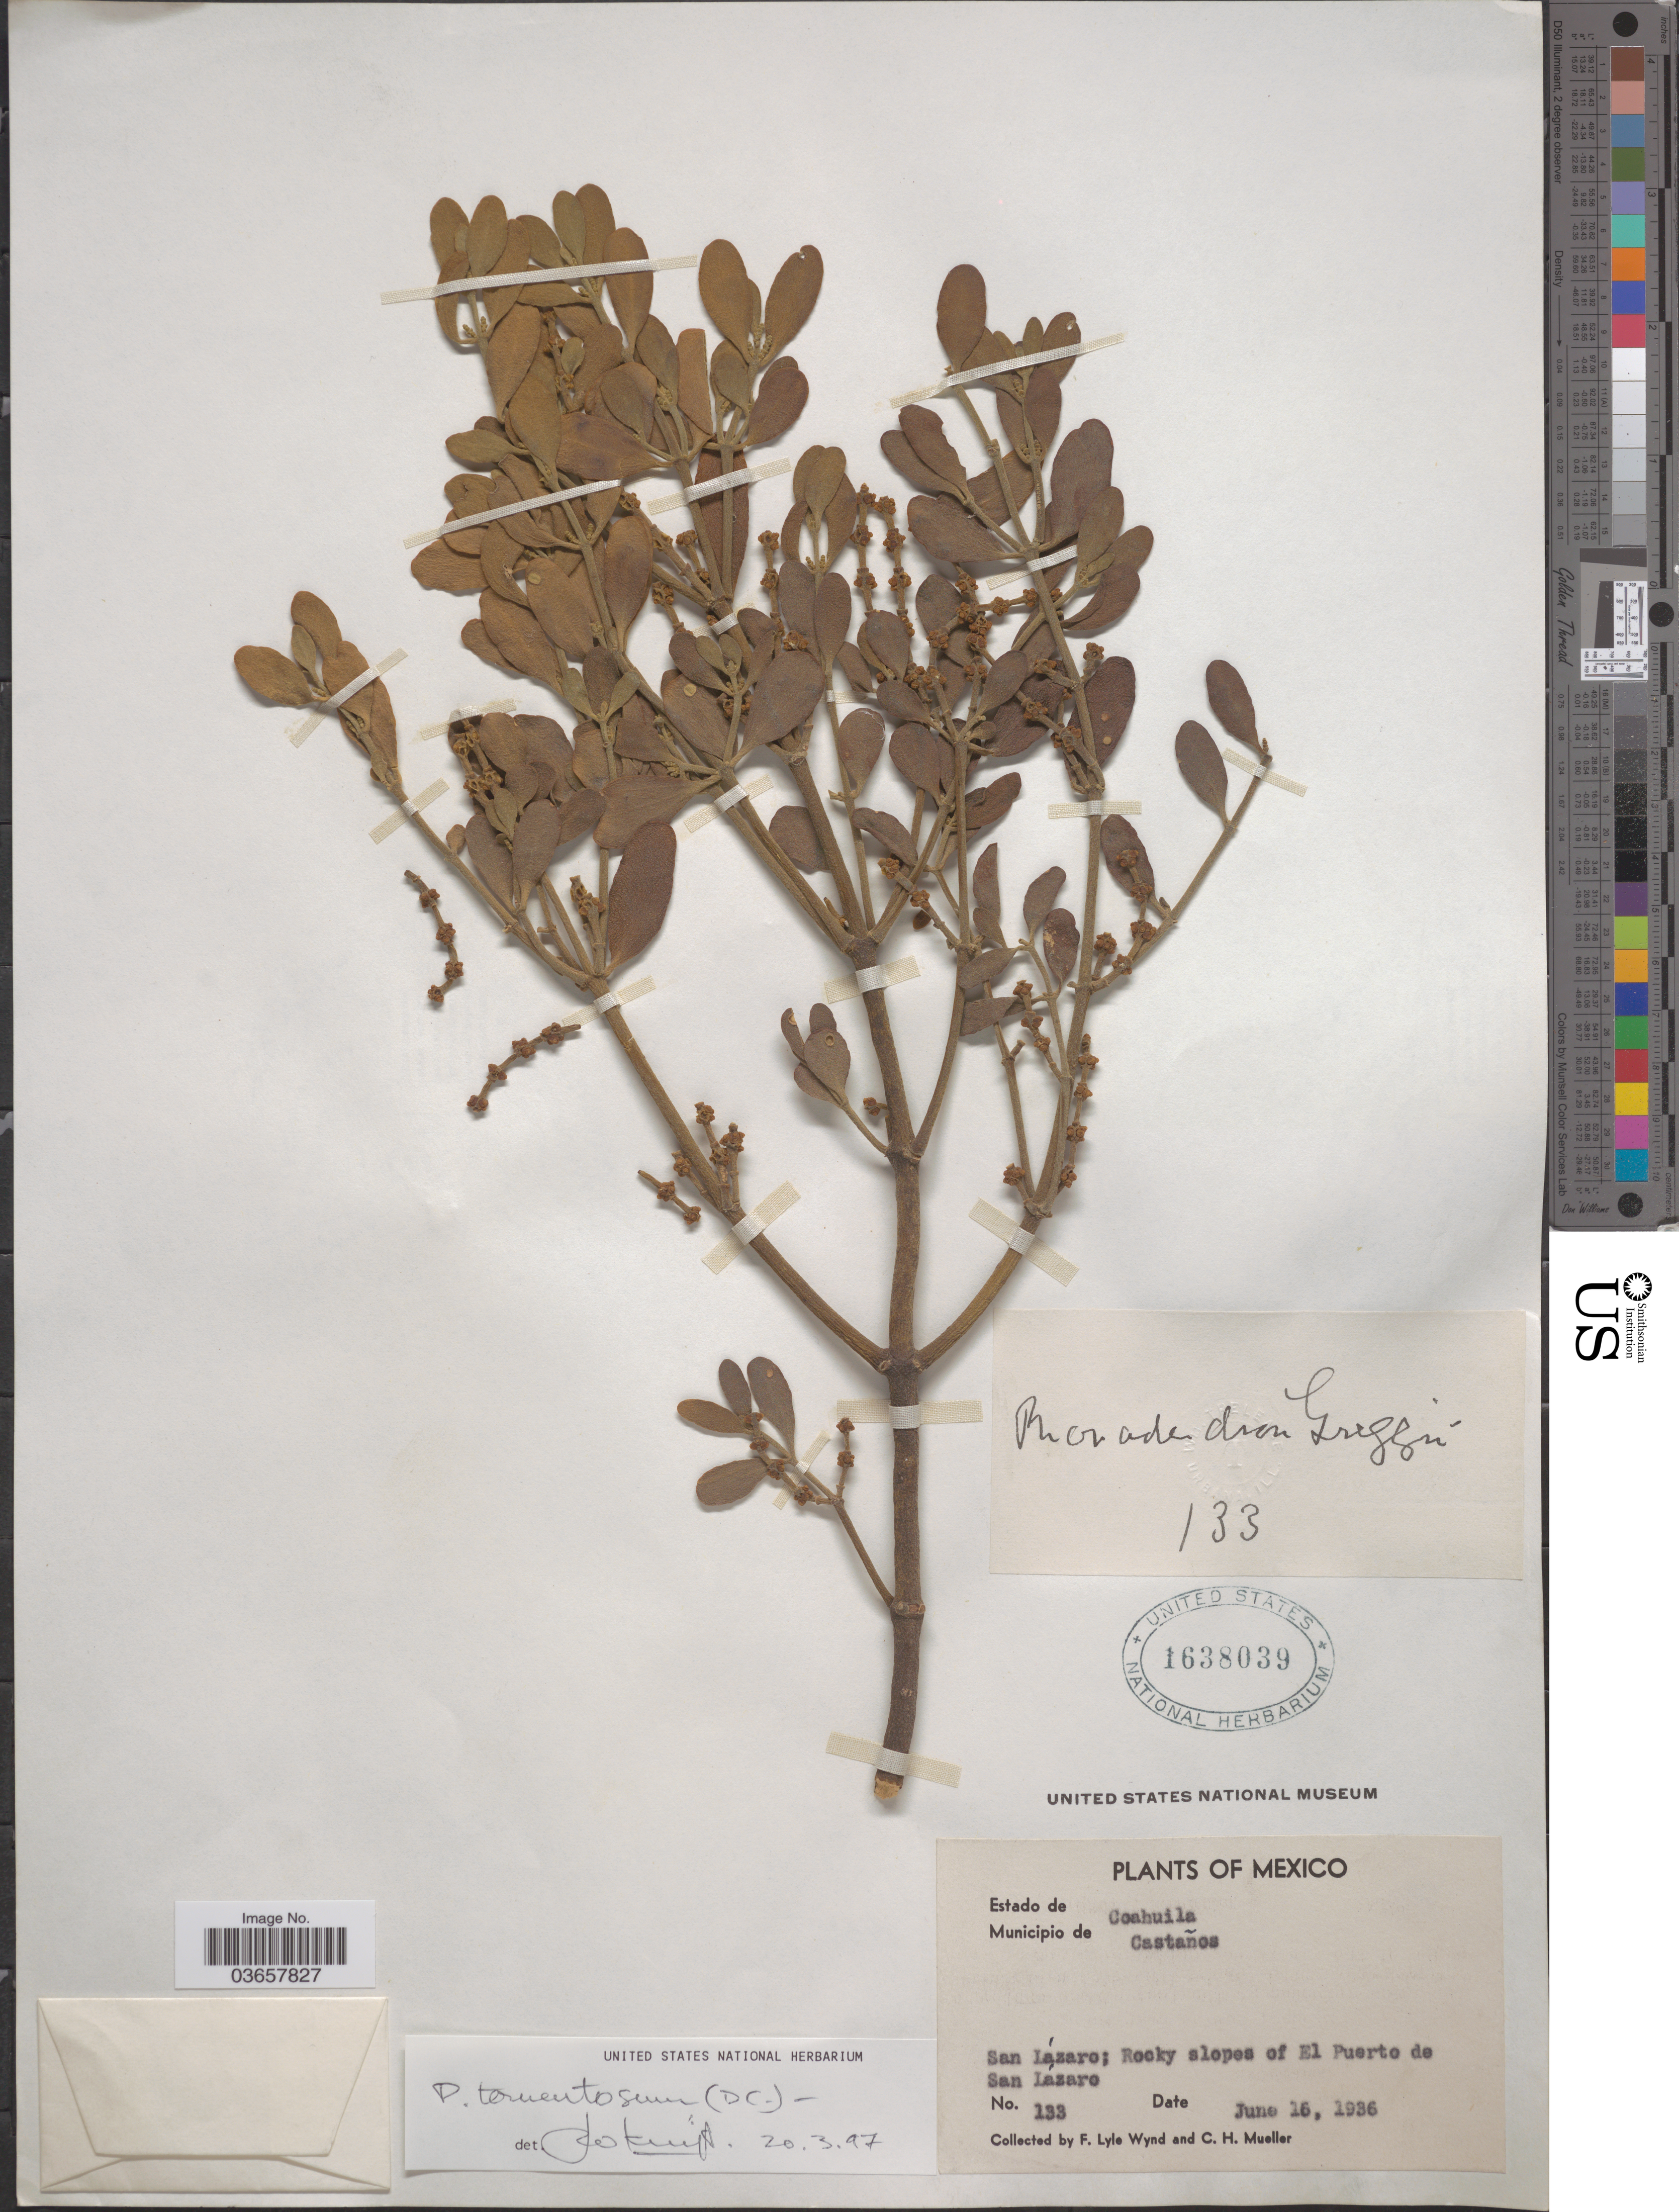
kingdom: Plantae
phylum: Tracheophyta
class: Magnoliopsida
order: Santalales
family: Viscaceae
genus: Phoradendron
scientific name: Phoradendron tomentosum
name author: DC.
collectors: F. L. Wynd & C. H. Mueller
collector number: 133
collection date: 1936-06-16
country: Mexico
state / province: Coahuila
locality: Municipio de Castaños. San Lázaro; Rocky slopes of El Puerto de San Lázaro.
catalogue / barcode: US 1638039